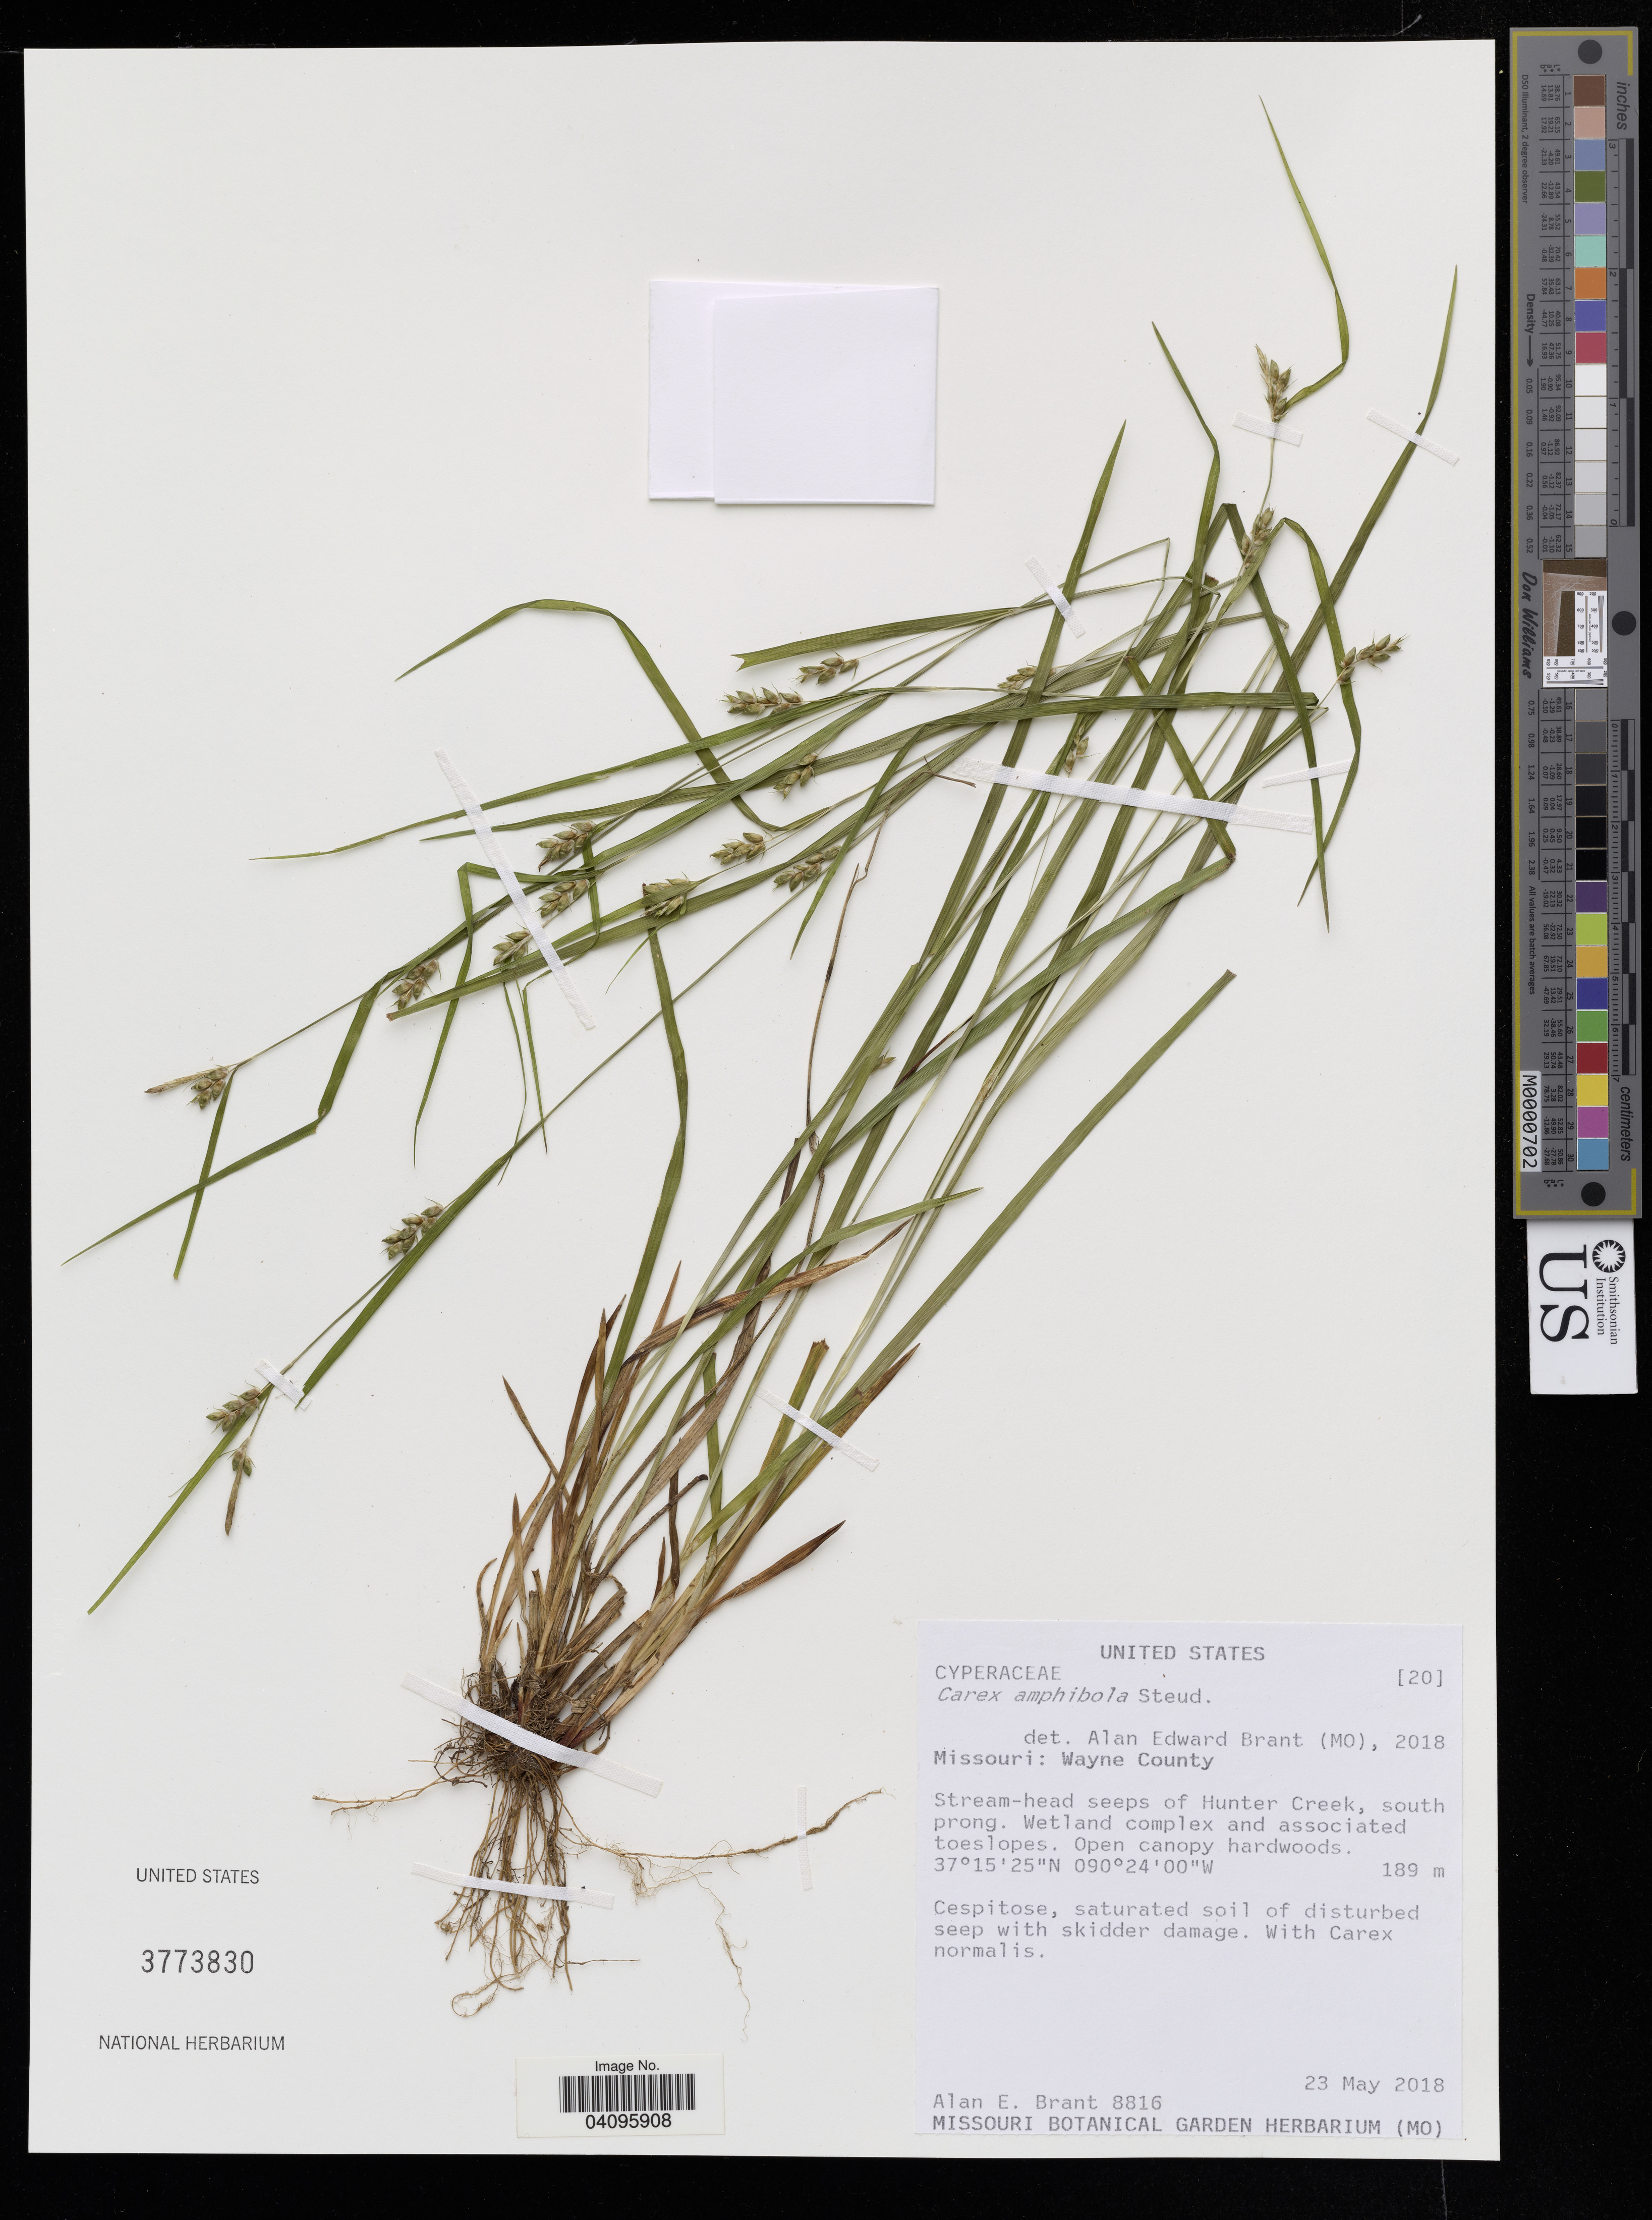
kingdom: Plantae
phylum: Tracheophyta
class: Liliopsida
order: Poales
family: Cyperaceae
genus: Carex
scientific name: Carex amphibola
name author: Steud.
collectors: A. Brant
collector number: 8816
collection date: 2018-05-23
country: United States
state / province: Missouri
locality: Wayne County. Stream-head seeps of Hunter Creek, south prong.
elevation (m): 189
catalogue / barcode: US 3773830